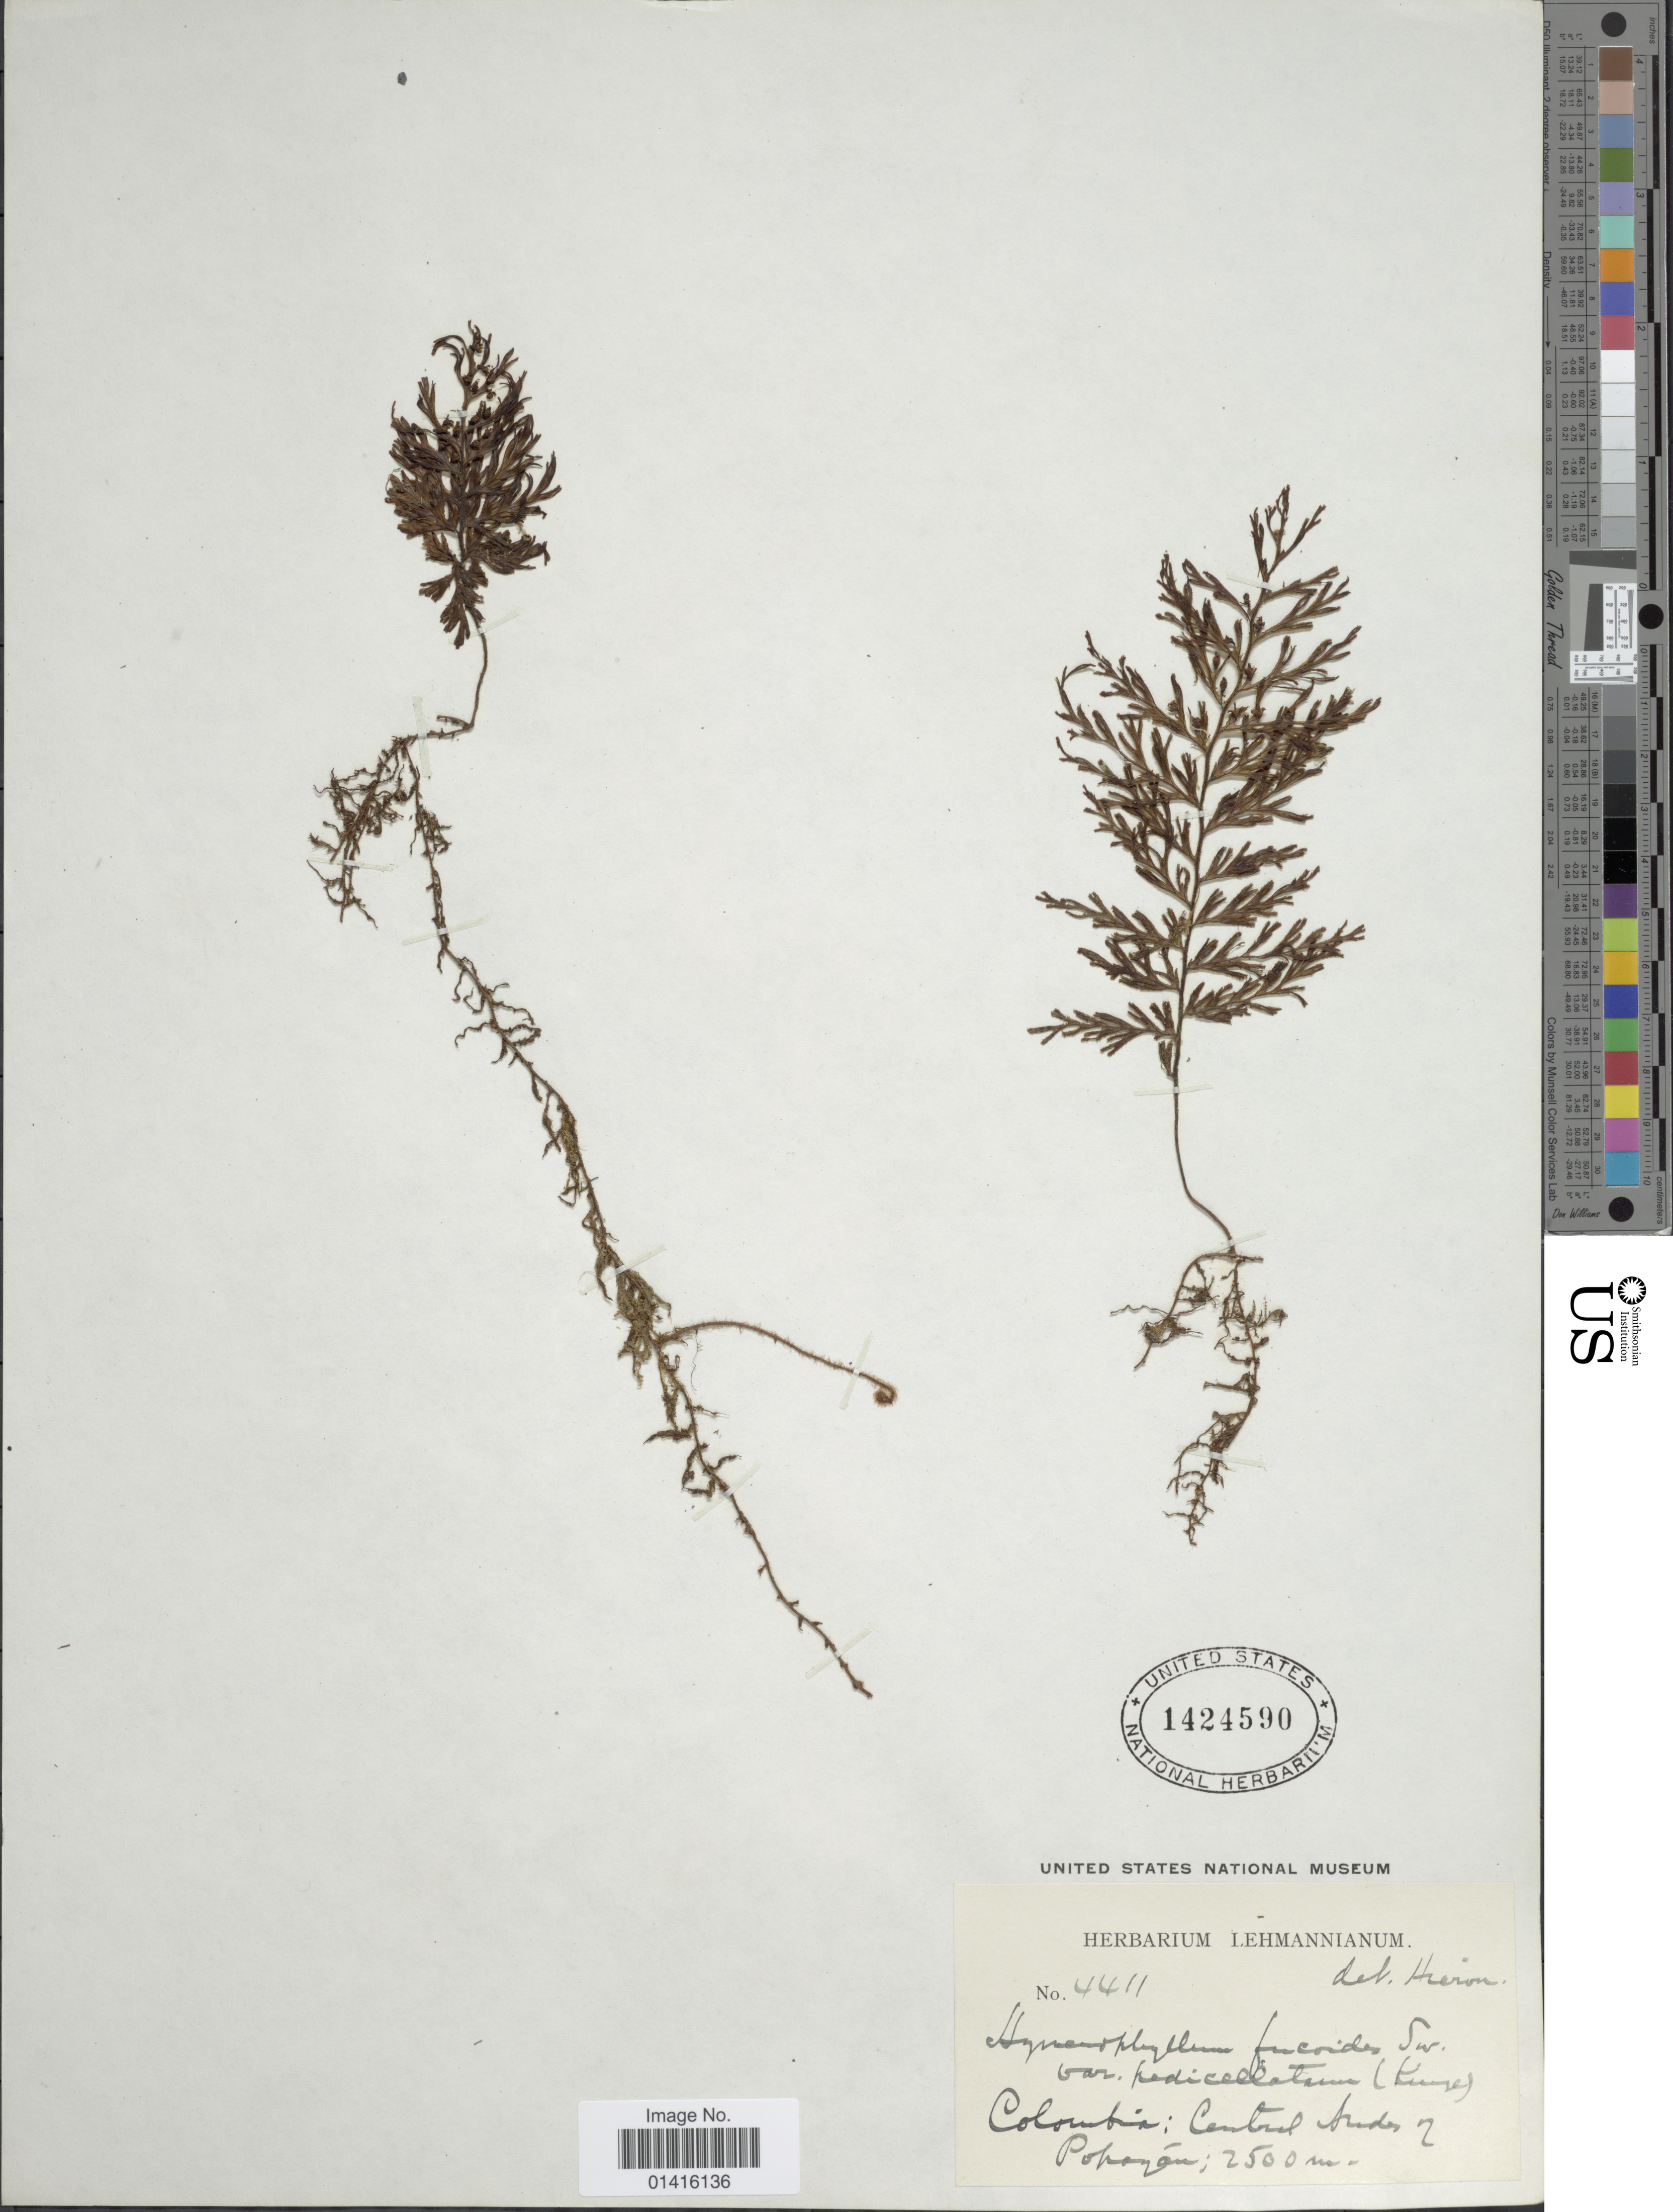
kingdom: Plantae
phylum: Tracheophyta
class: Polypodiopsida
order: Hymenophyllales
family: Hymenophyllaceae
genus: Hymenophyllum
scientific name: Hymenophyllum fucoides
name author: (Sw.) Sw.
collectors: ex herb. Lehmannianum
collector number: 4411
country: Colombia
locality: Colombia: central Andes of Popoyan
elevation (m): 2500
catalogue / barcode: US 1424590